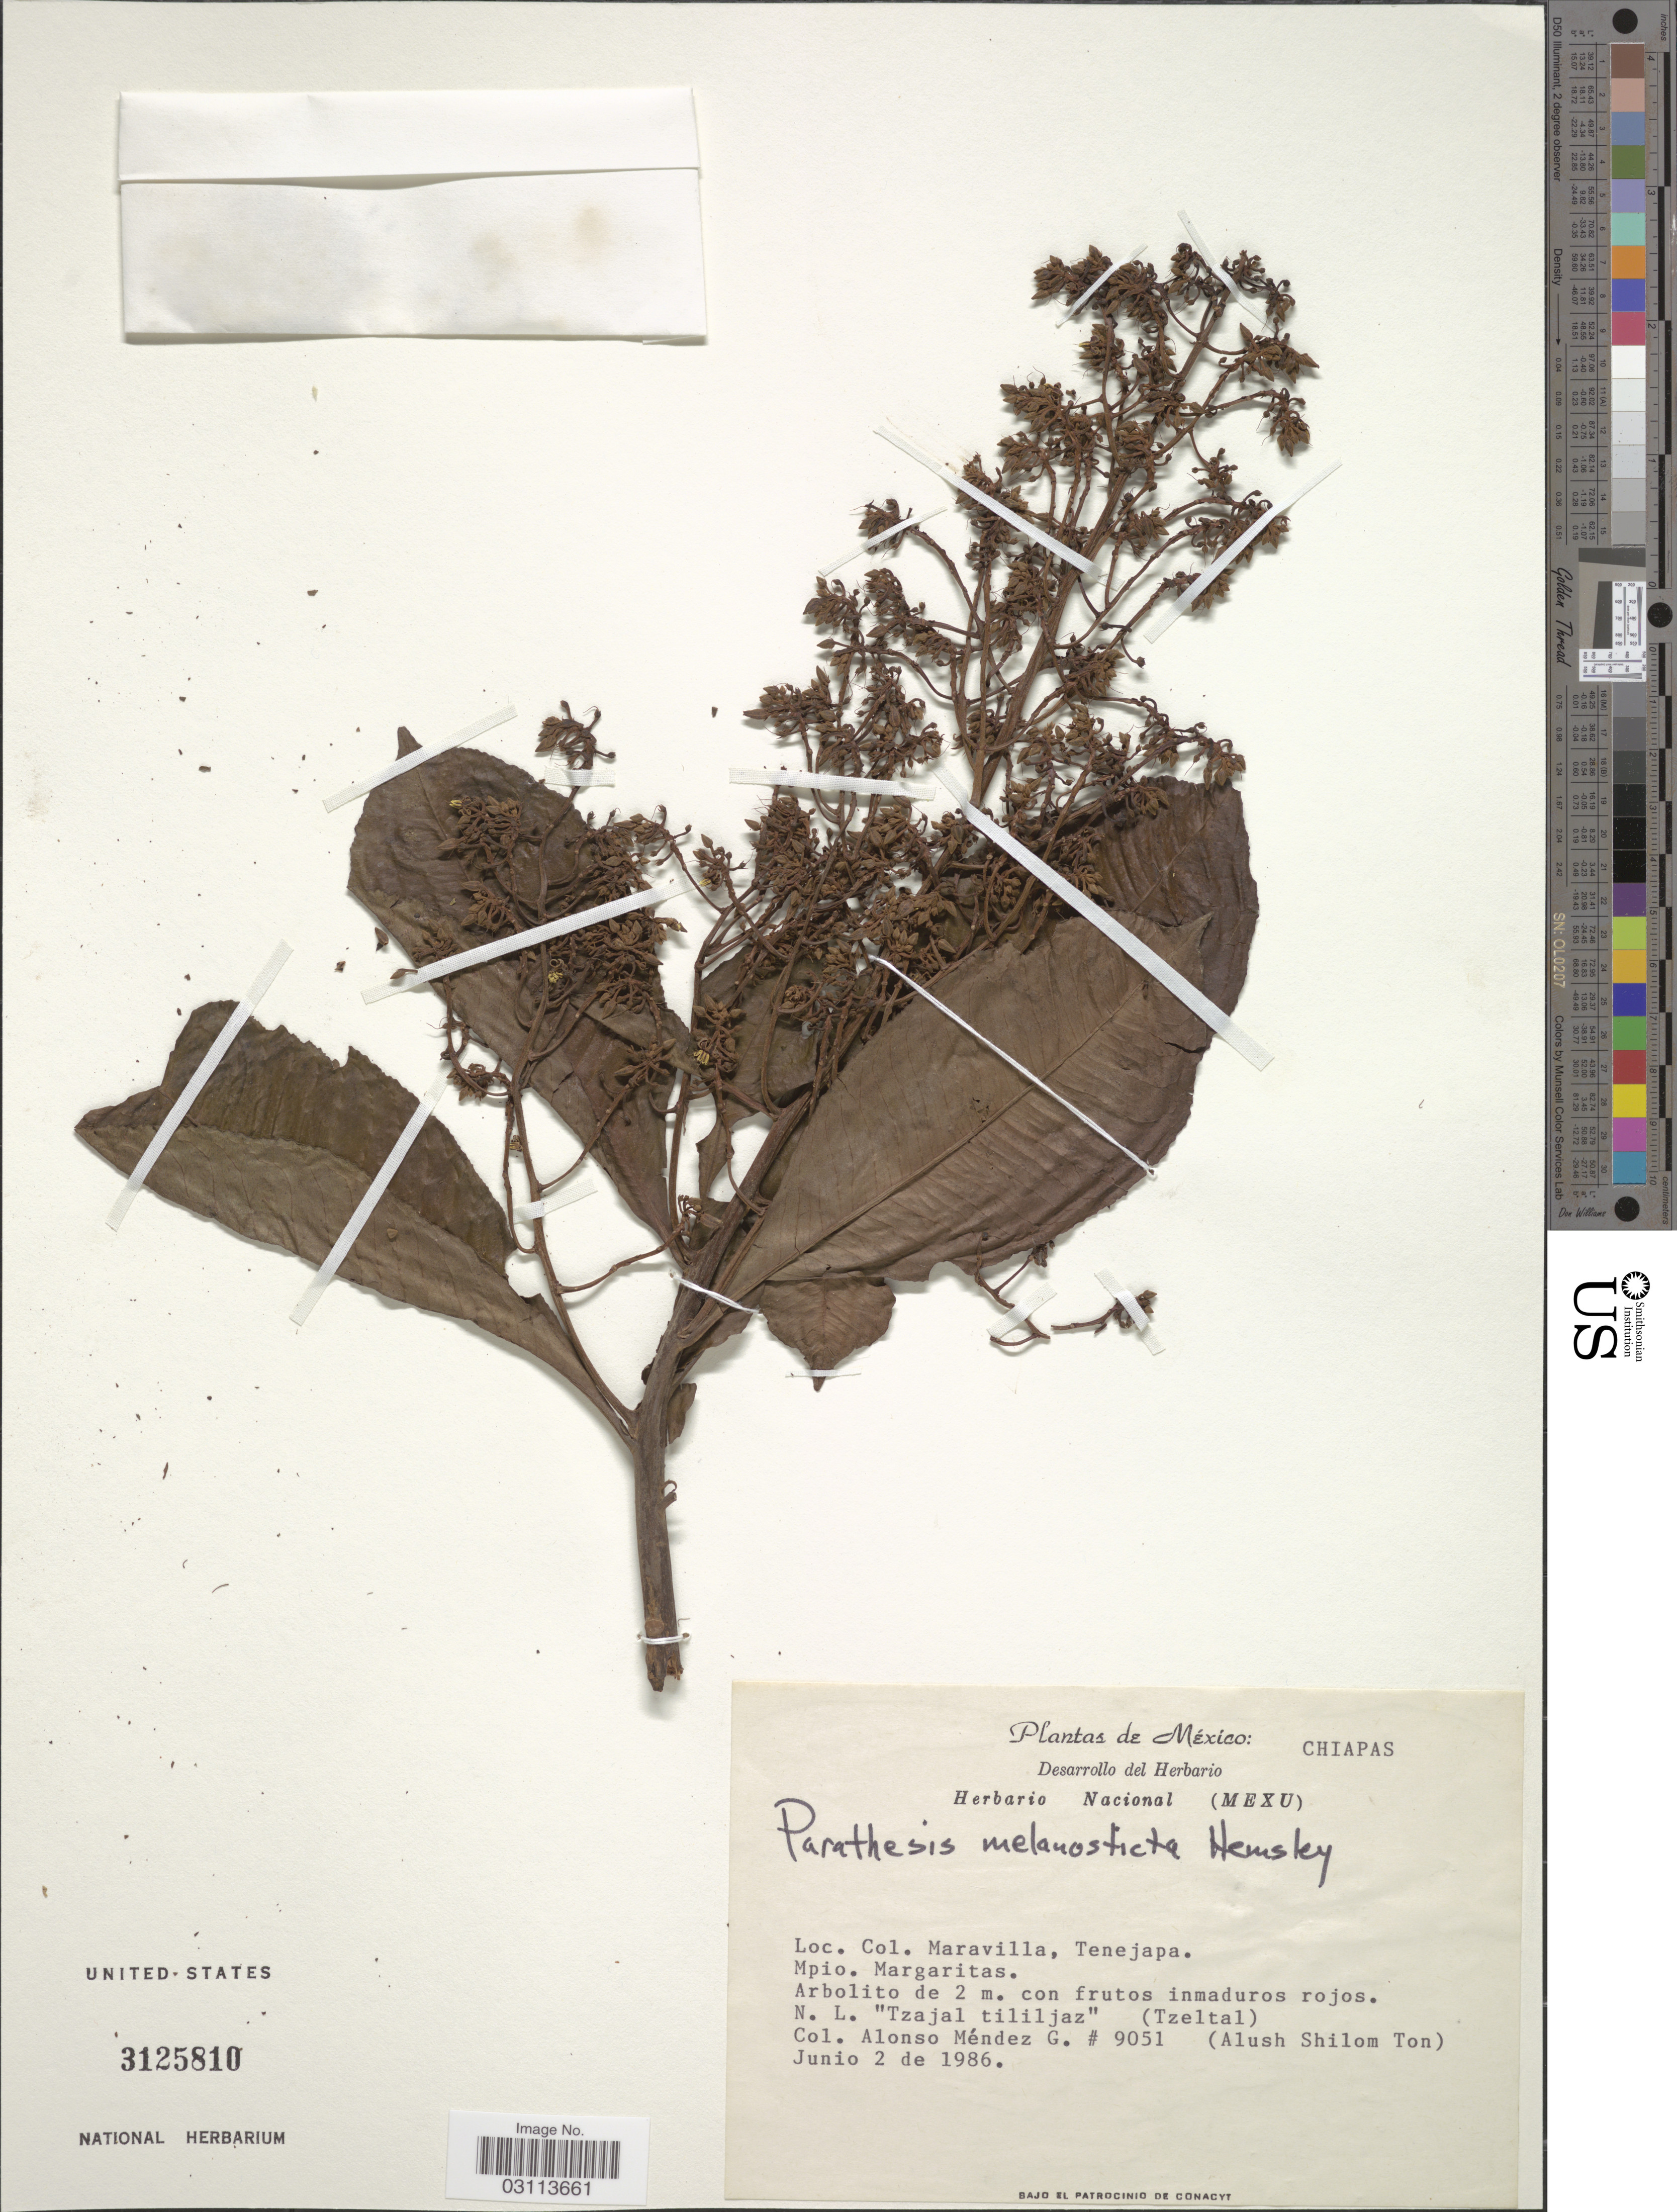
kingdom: Plantae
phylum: Tracheophyta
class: Magnoliopsida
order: Ericales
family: Primulaceae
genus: Parathesis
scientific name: Parathesis melanosticta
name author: (Schltdl.) Hemsl.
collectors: A. Méndez G. & A. S. Ton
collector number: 9051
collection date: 1986-06-02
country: Mexico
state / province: Chiapas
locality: Col. Maravilla, Tenejapa. Mpio. Margaritas.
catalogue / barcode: US 3125810